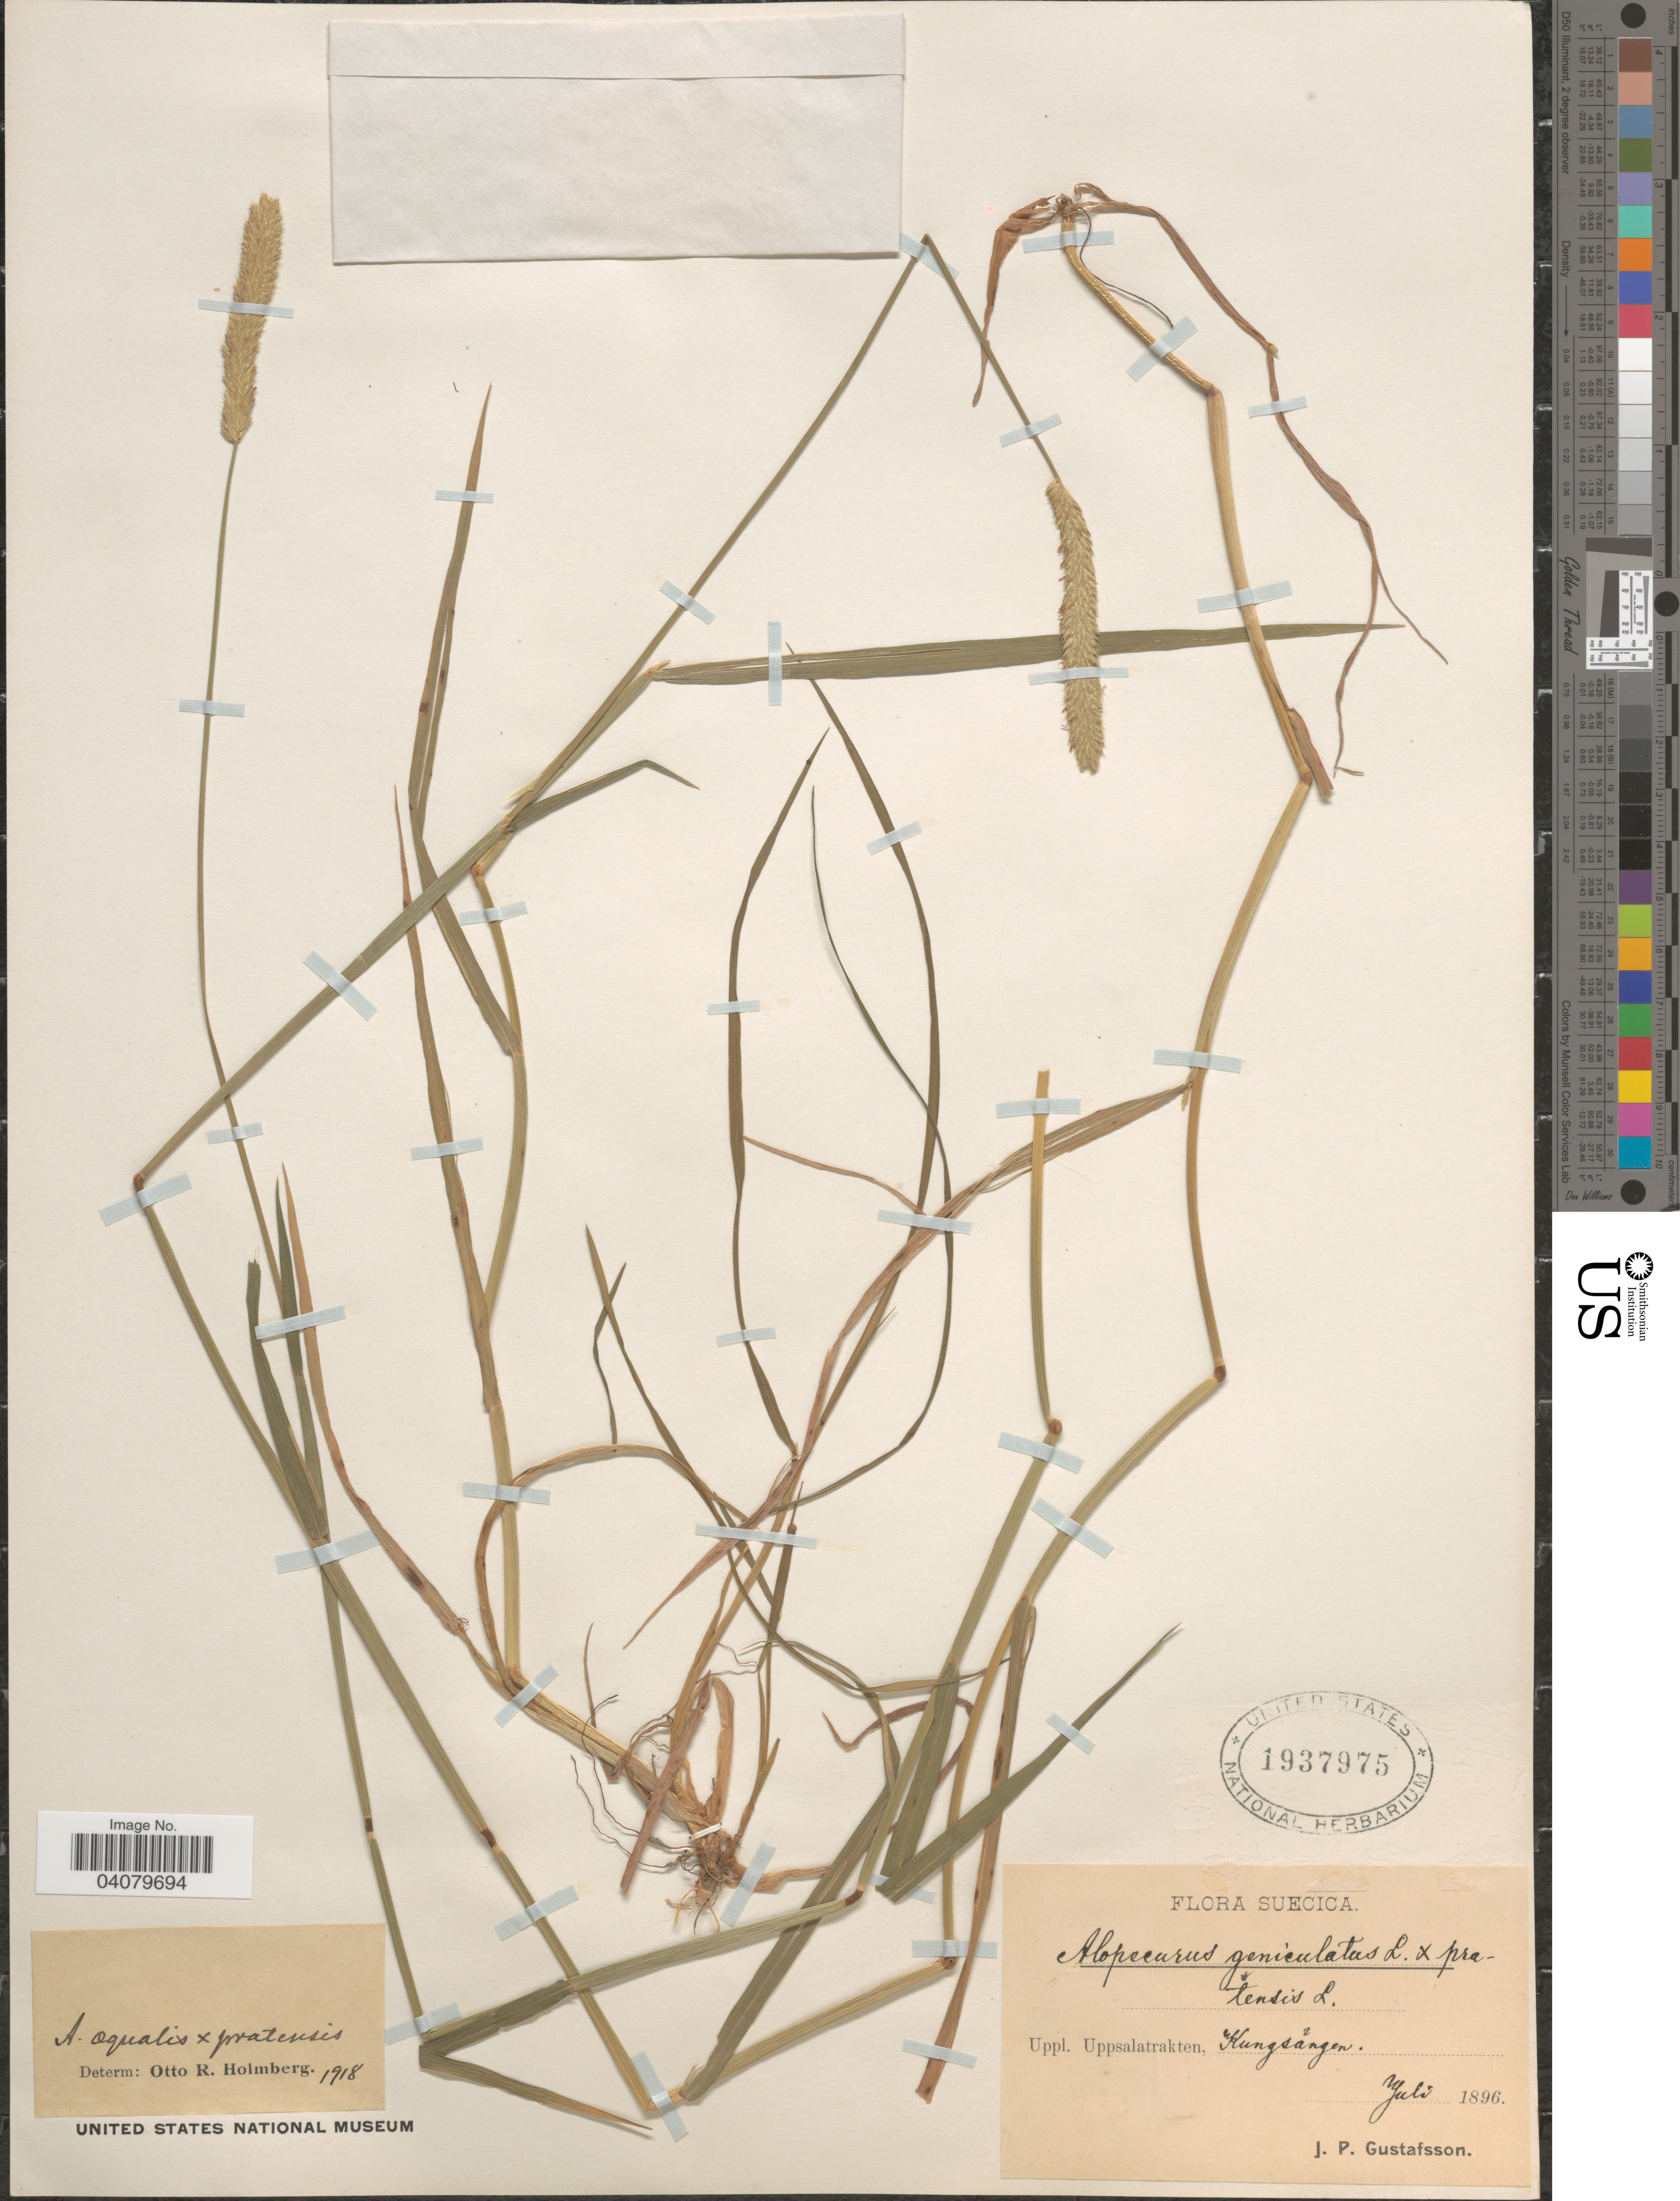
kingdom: Plantae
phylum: Tracheophyta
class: Liliopsida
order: Poales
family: Poaceae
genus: Alopecurus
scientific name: Alopecurus sp.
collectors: J. Gustafsson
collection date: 1896-07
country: Sweden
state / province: Uppsala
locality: Suecica. Uppl. Uppsalatrakten, Kungsãngen.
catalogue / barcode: US 1937975